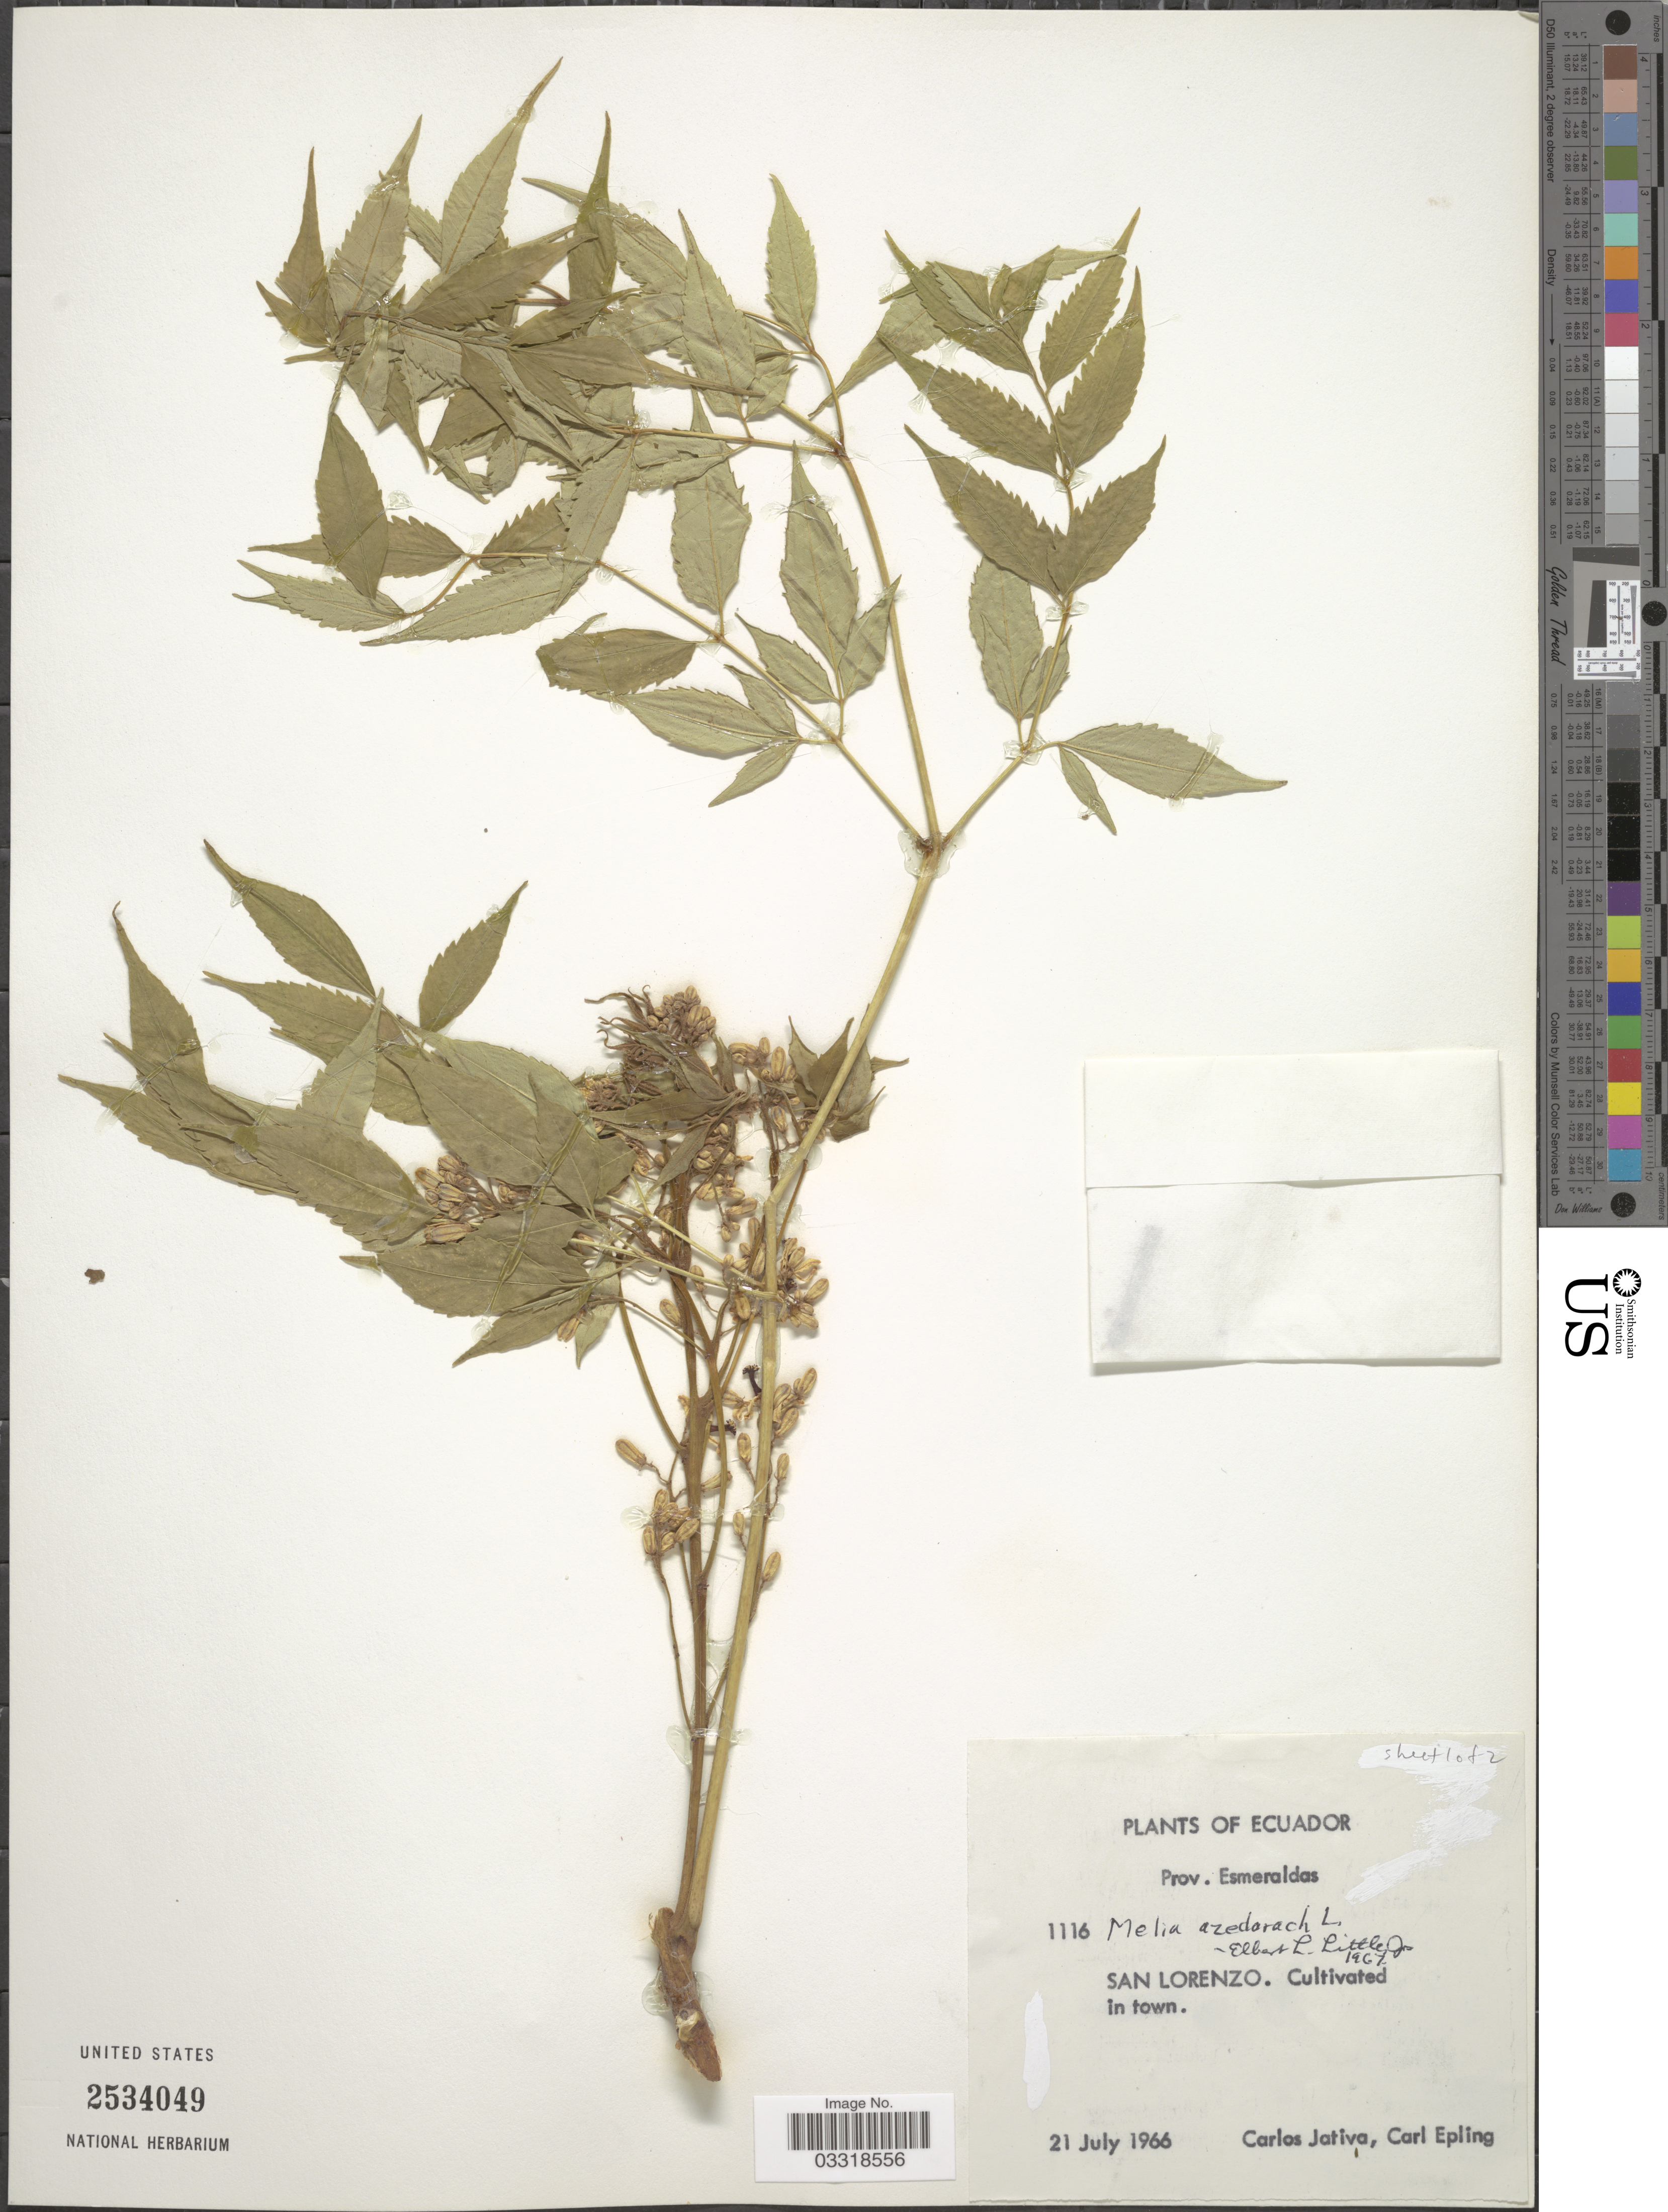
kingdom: Plantae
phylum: Tracheophyta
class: Magnoliopsida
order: Sapindales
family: Meliaceae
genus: Melia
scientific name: Melia azedarach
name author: L.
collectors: C. D. Játiva & C. C. Epling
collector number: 1116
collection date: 1966-07-21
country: Ecuador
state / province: Esmeraldas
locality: San Lorenzo.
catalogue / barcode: US 2534049